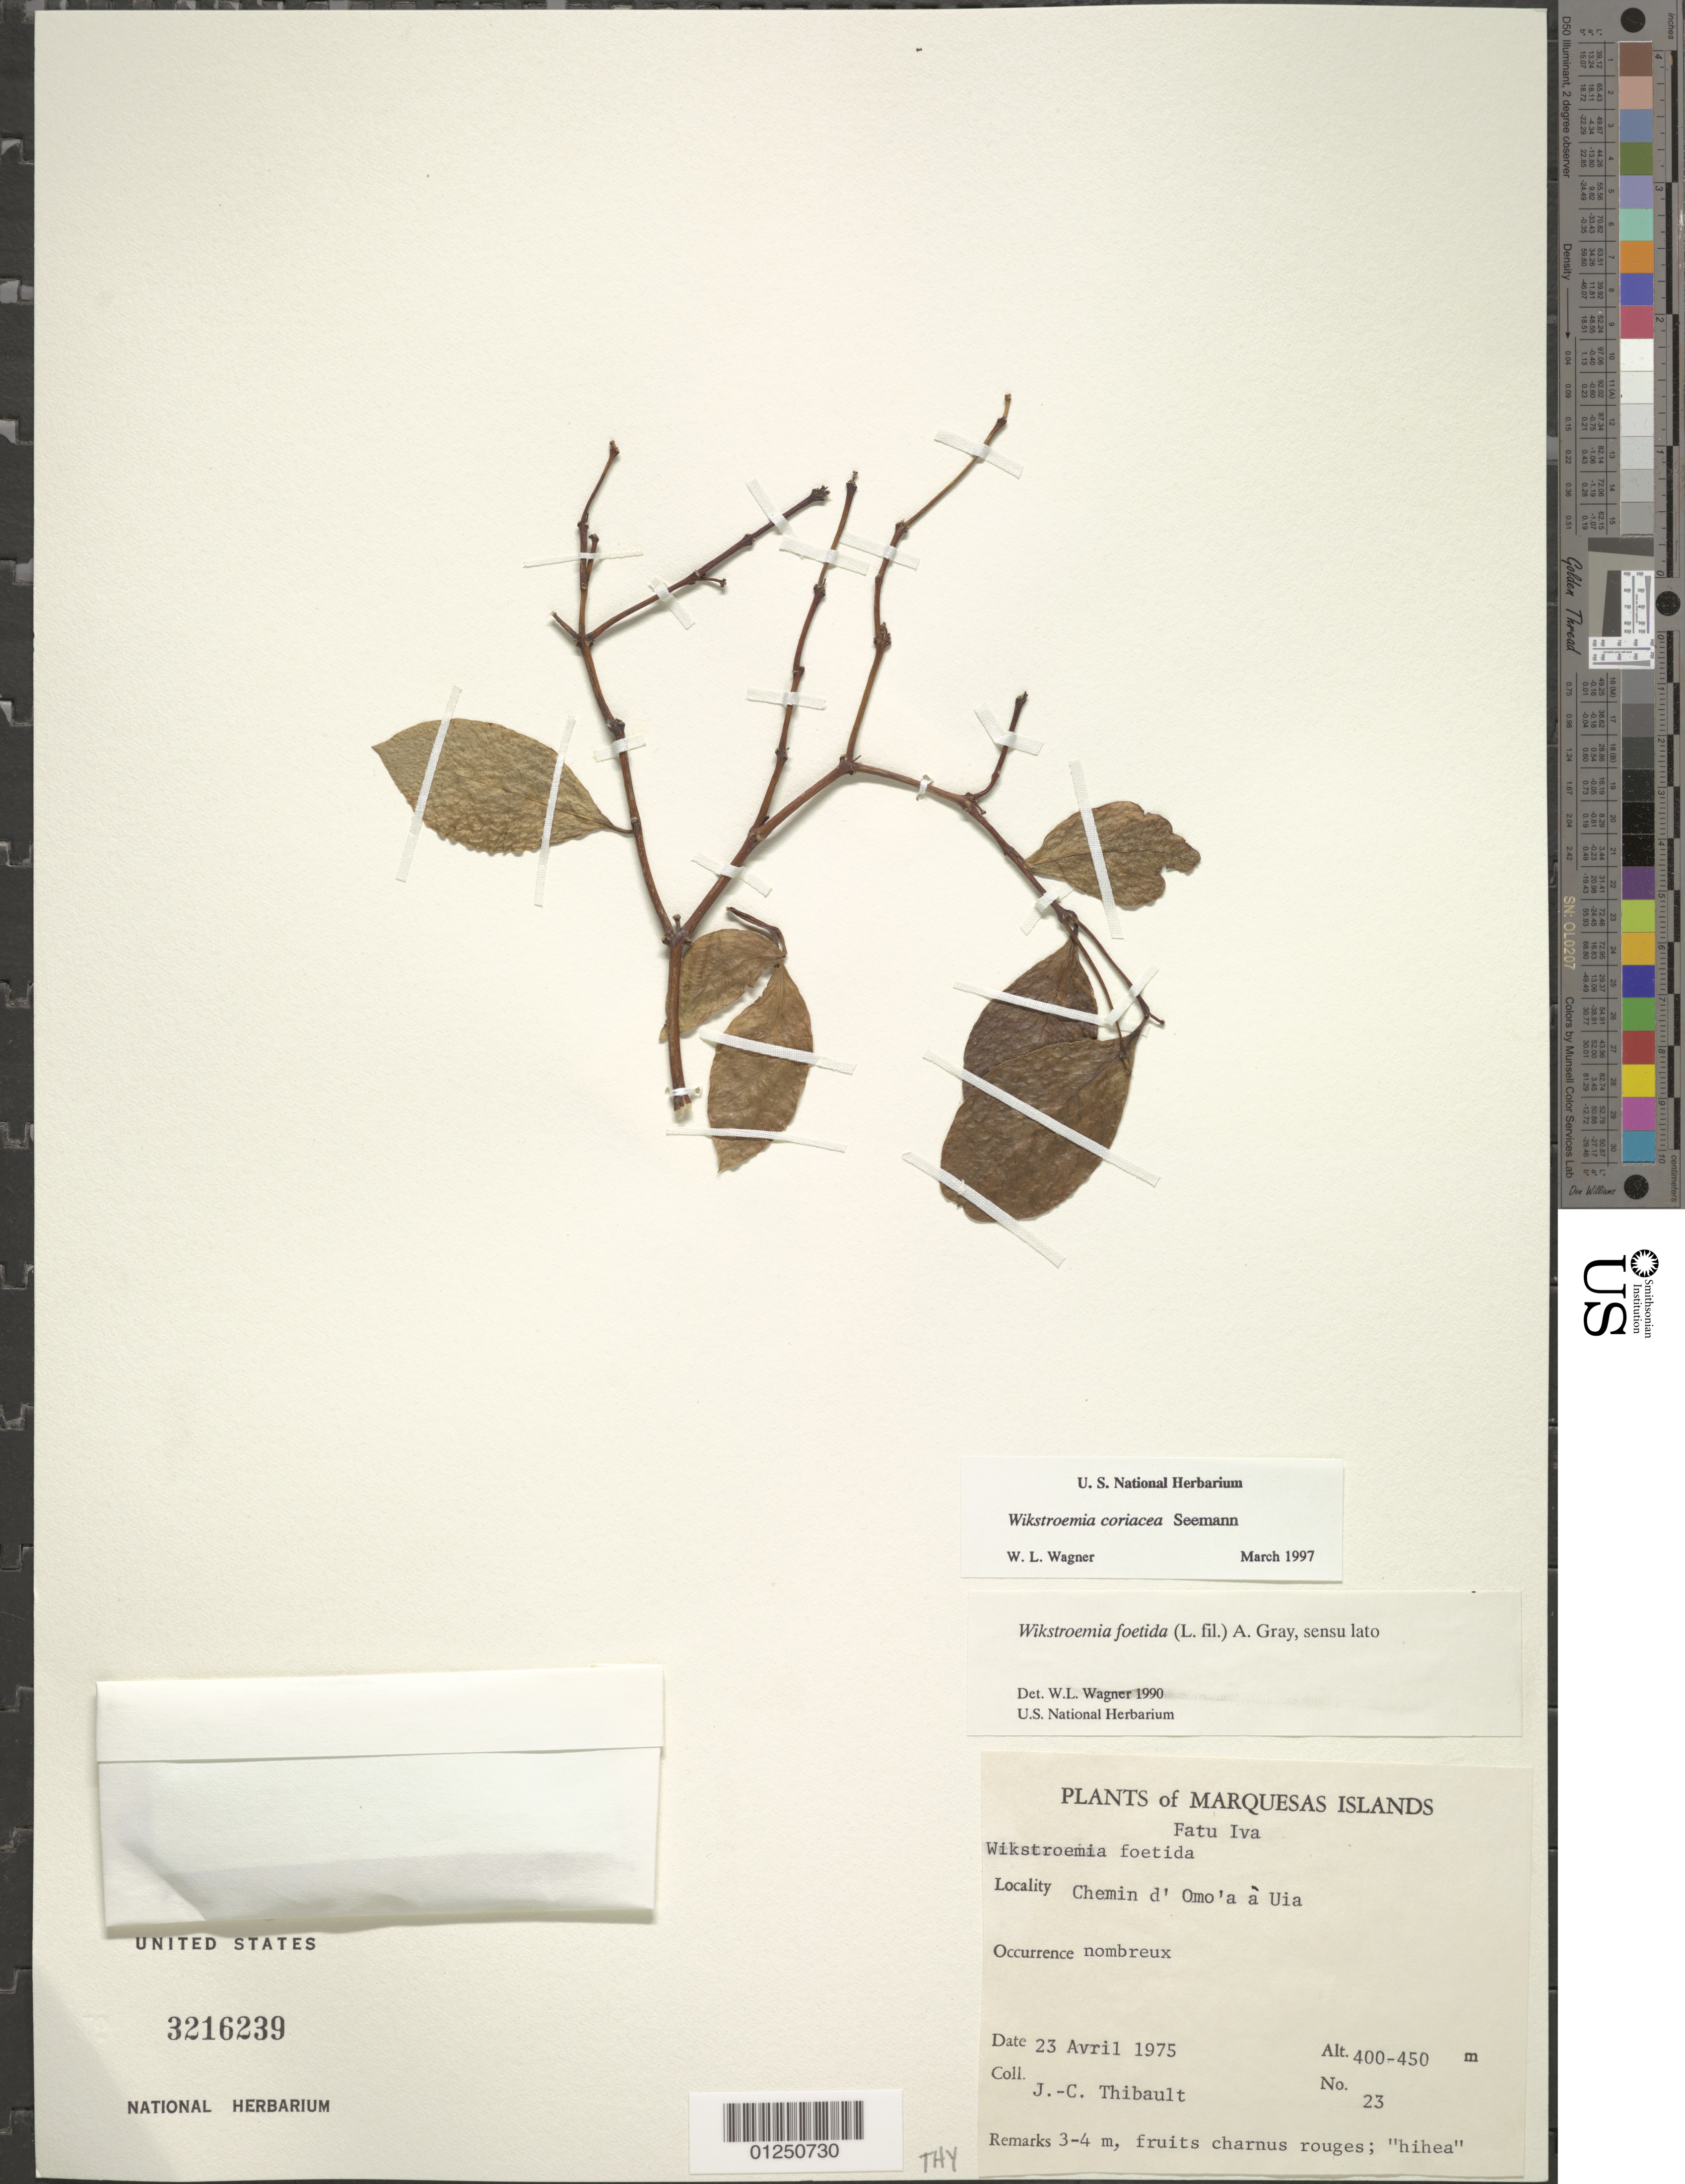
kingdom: Plantae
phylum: Tracheophyta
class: Magnoliopsida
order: Malvales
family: Thymelaeaceae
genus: Wikstroemia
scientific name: Wikstroemia coriacea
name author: Seem.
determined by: Wagner, W. L., (BOT), Smithsonian Institution - National Museum of Natural History (UNITED STATES)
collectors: J. Thibault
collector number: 23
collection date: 1975-04-23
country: French Polynesia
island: Fatu Hiva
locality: Chemin d'Omo'a à Ui'a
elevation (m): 400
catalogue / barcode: US 3216239